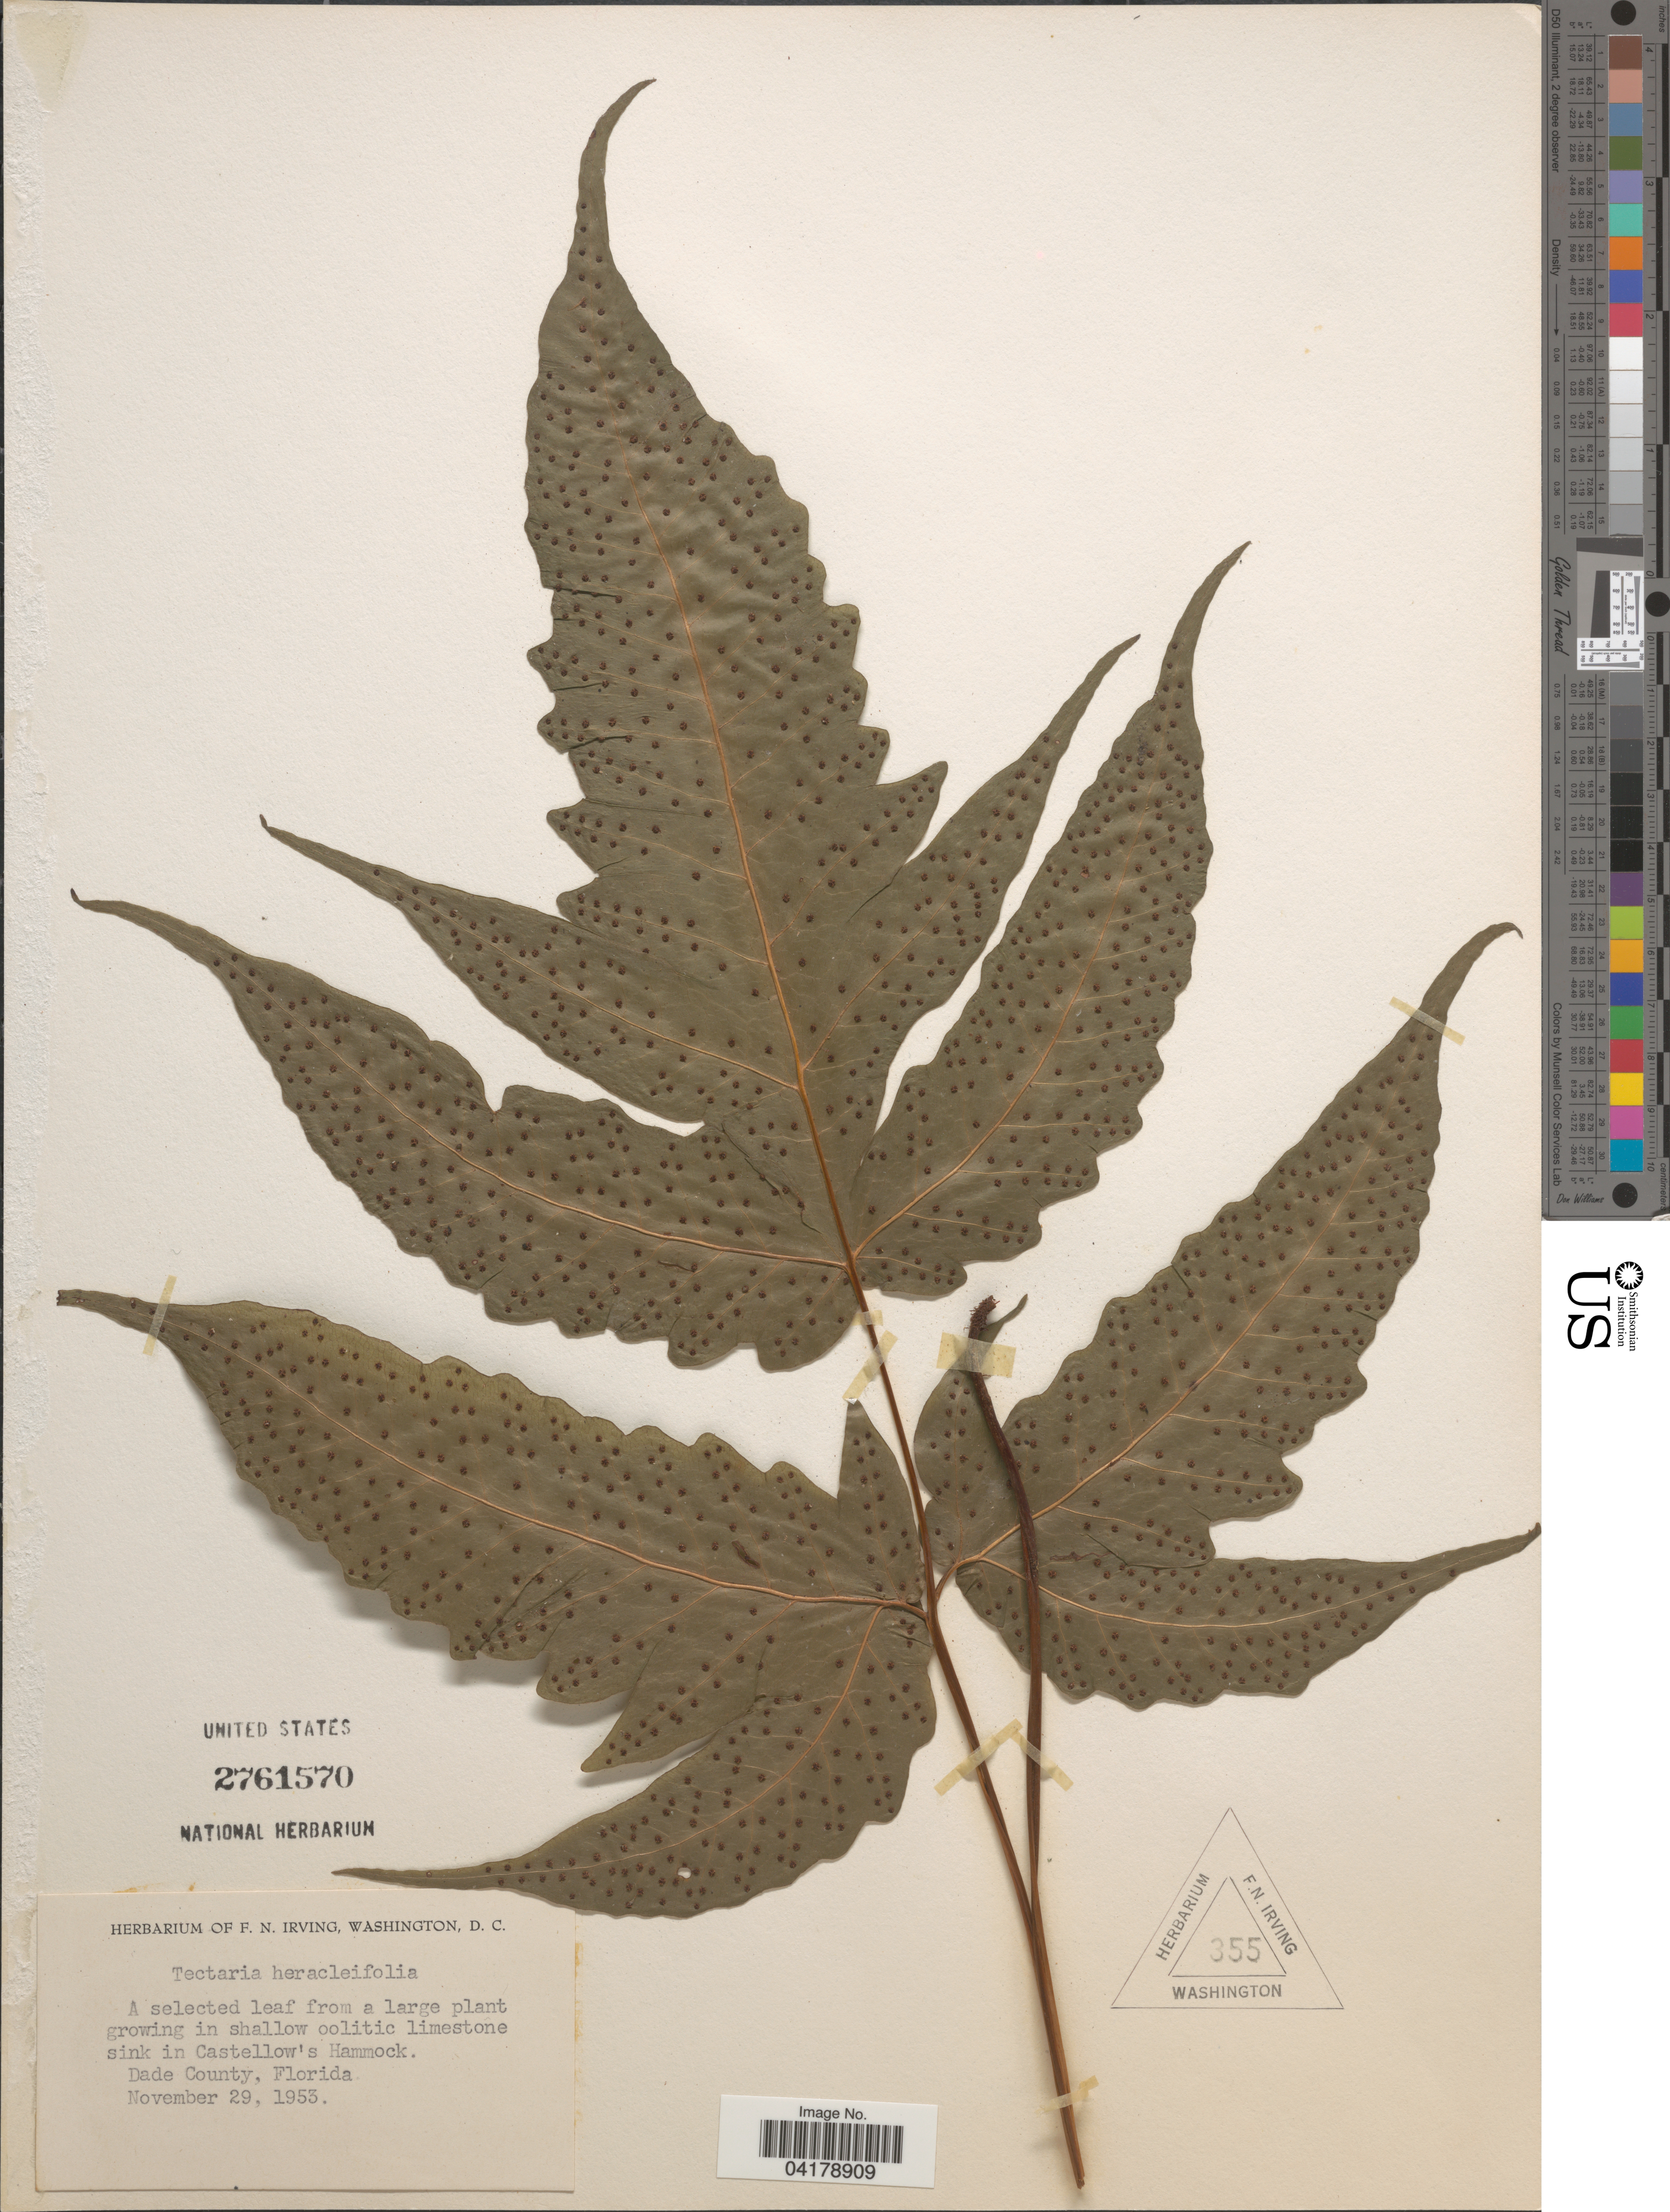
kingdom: Plantae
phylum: Tracheophyta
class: Polypodiopsida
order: Polypodiales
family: Tectariaceae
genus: Tectaria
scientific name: Tectaria heracleifolia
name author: (Willd.) Underw.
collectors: ex herb. F.N. Irving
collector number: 355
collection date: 1953-11-29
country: United States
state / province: Florida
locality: In shallow oolitic limestone sink in Castellow's Hammock. Dade County.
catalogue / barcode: US 2761570